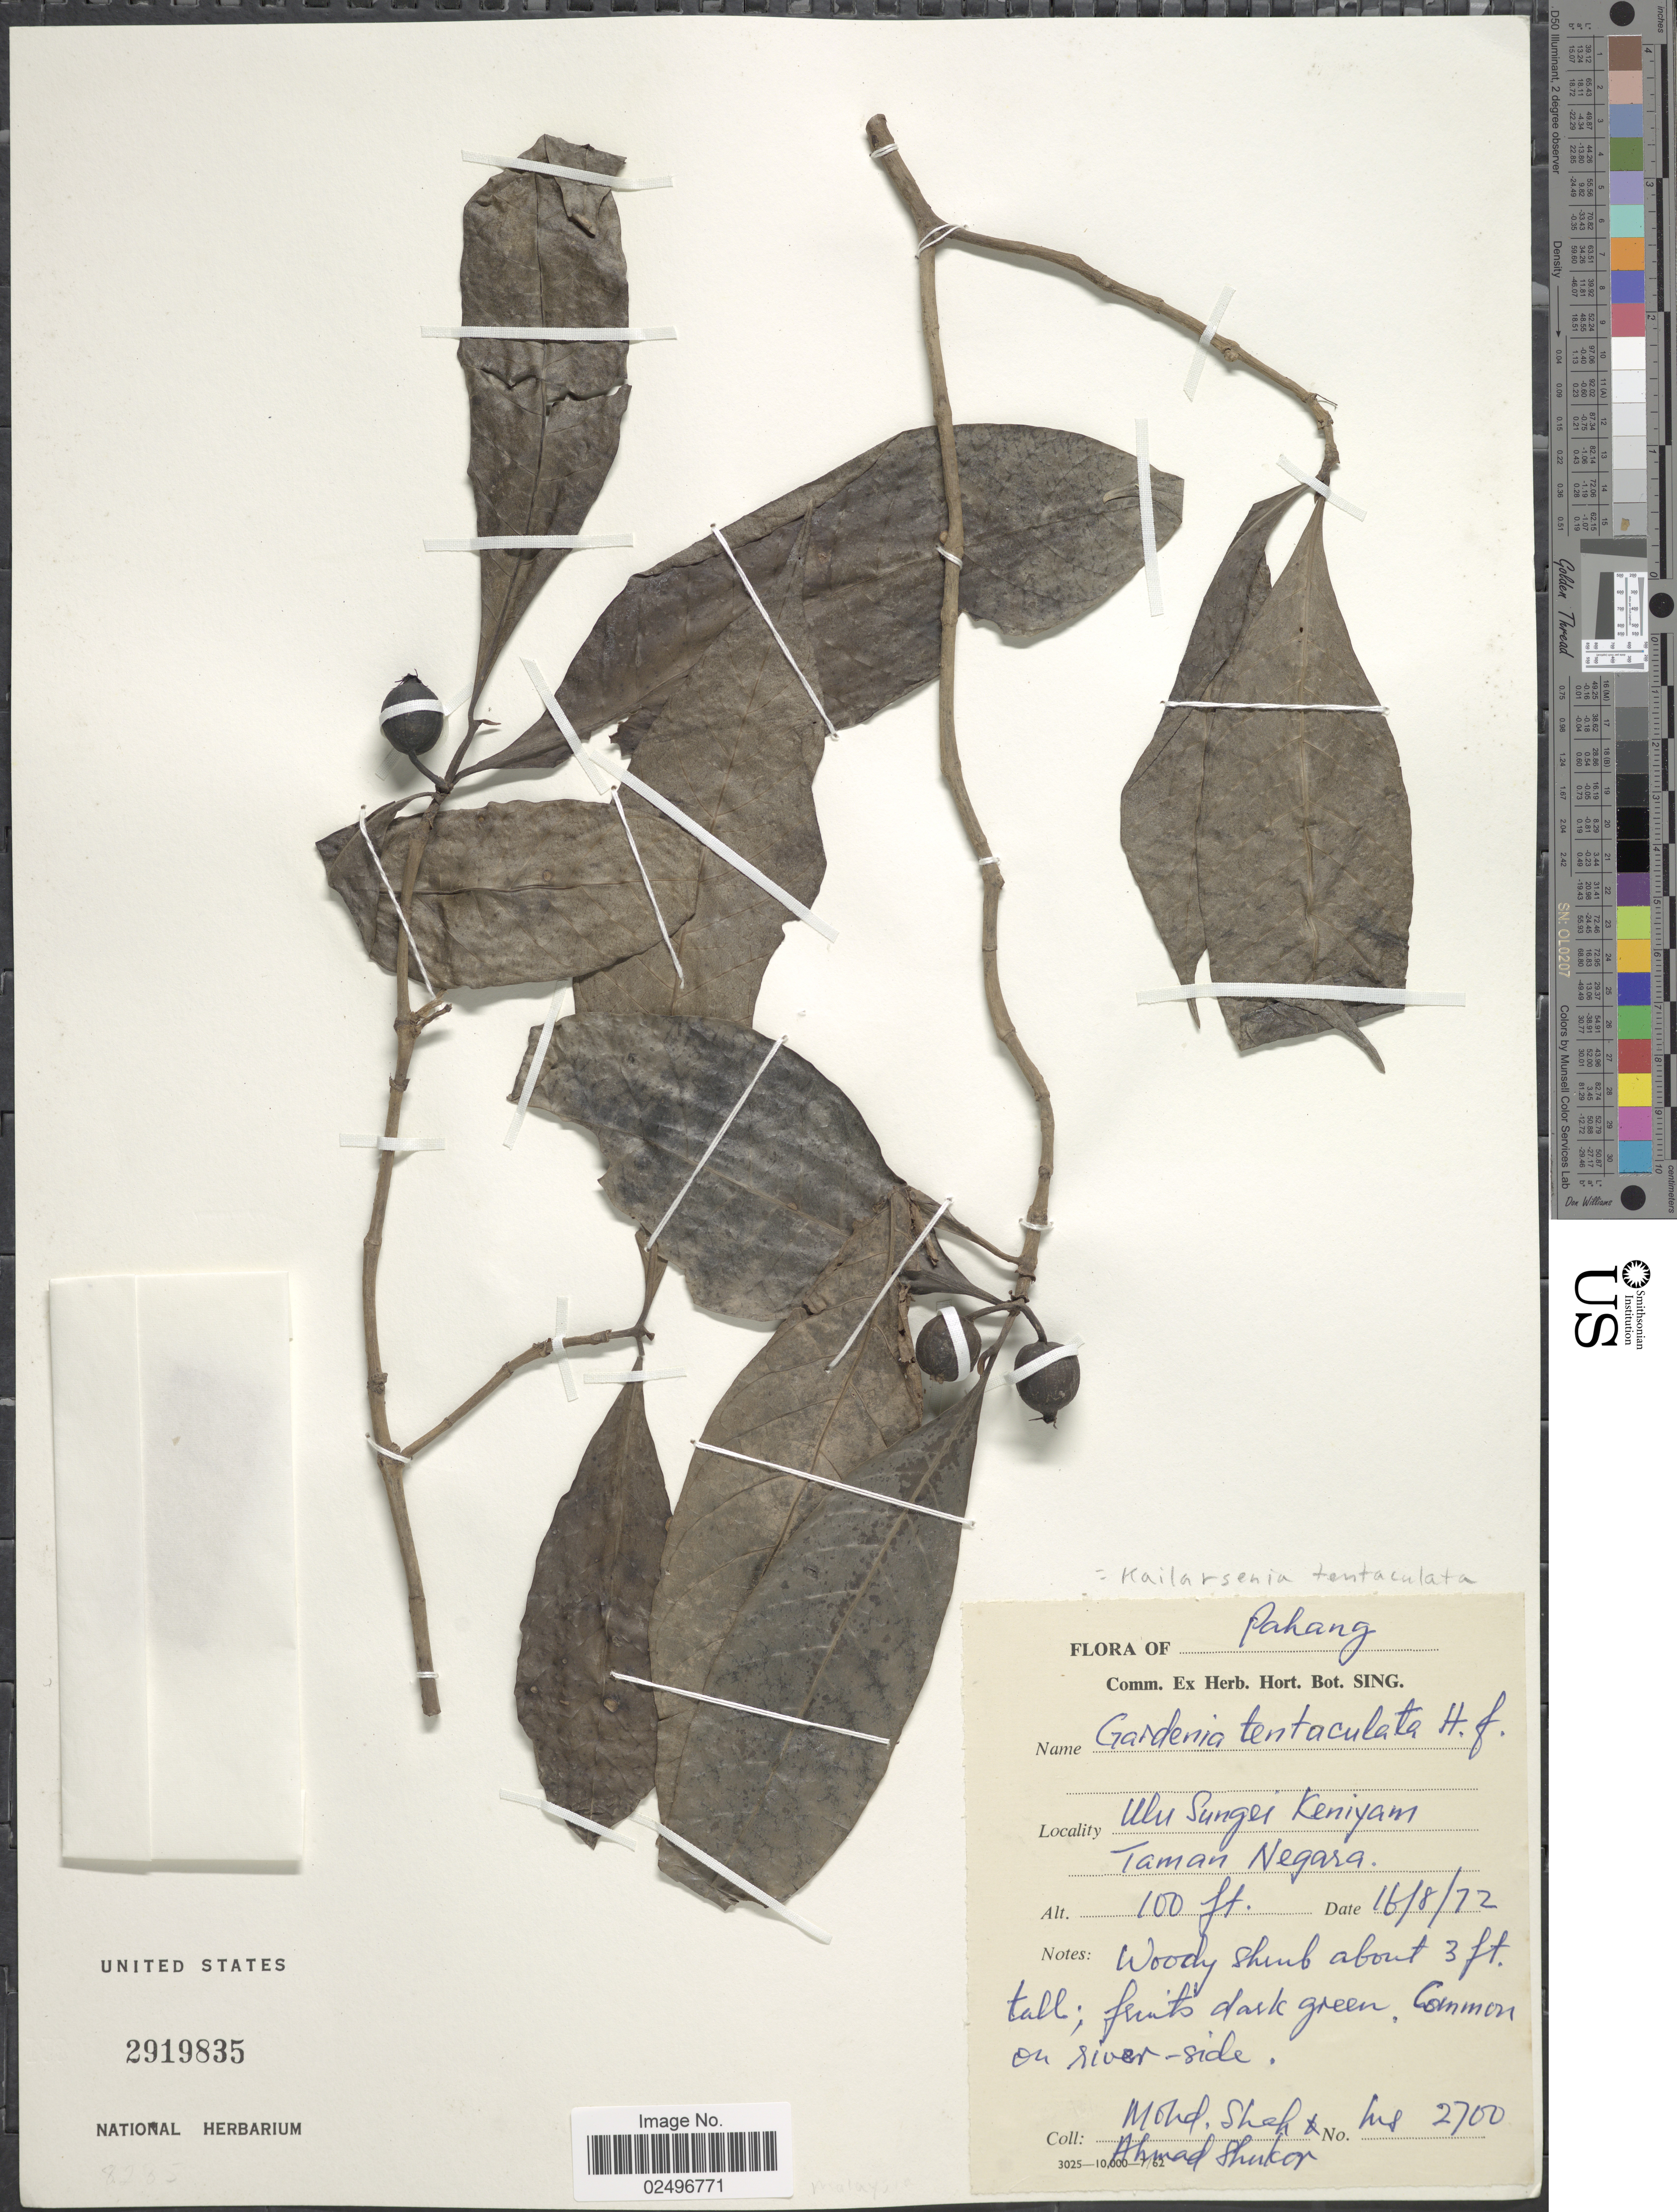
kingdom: Plantae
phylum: Tracheophyta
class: Magnoliopsida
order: Gentianales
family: Rubiaceae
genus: Kailarsenia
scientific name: Kailarsenia tentaculata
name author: (Hook. f.) Tirveng.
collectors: M. Shah & A. Shukor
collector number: MS2700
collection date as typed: Transcribed d/m/y: 16/8/72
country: Malaysia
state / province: Pahang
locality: Ulu Sungei Keniyam Taman Negara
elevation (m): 30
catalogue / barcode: US 2919835